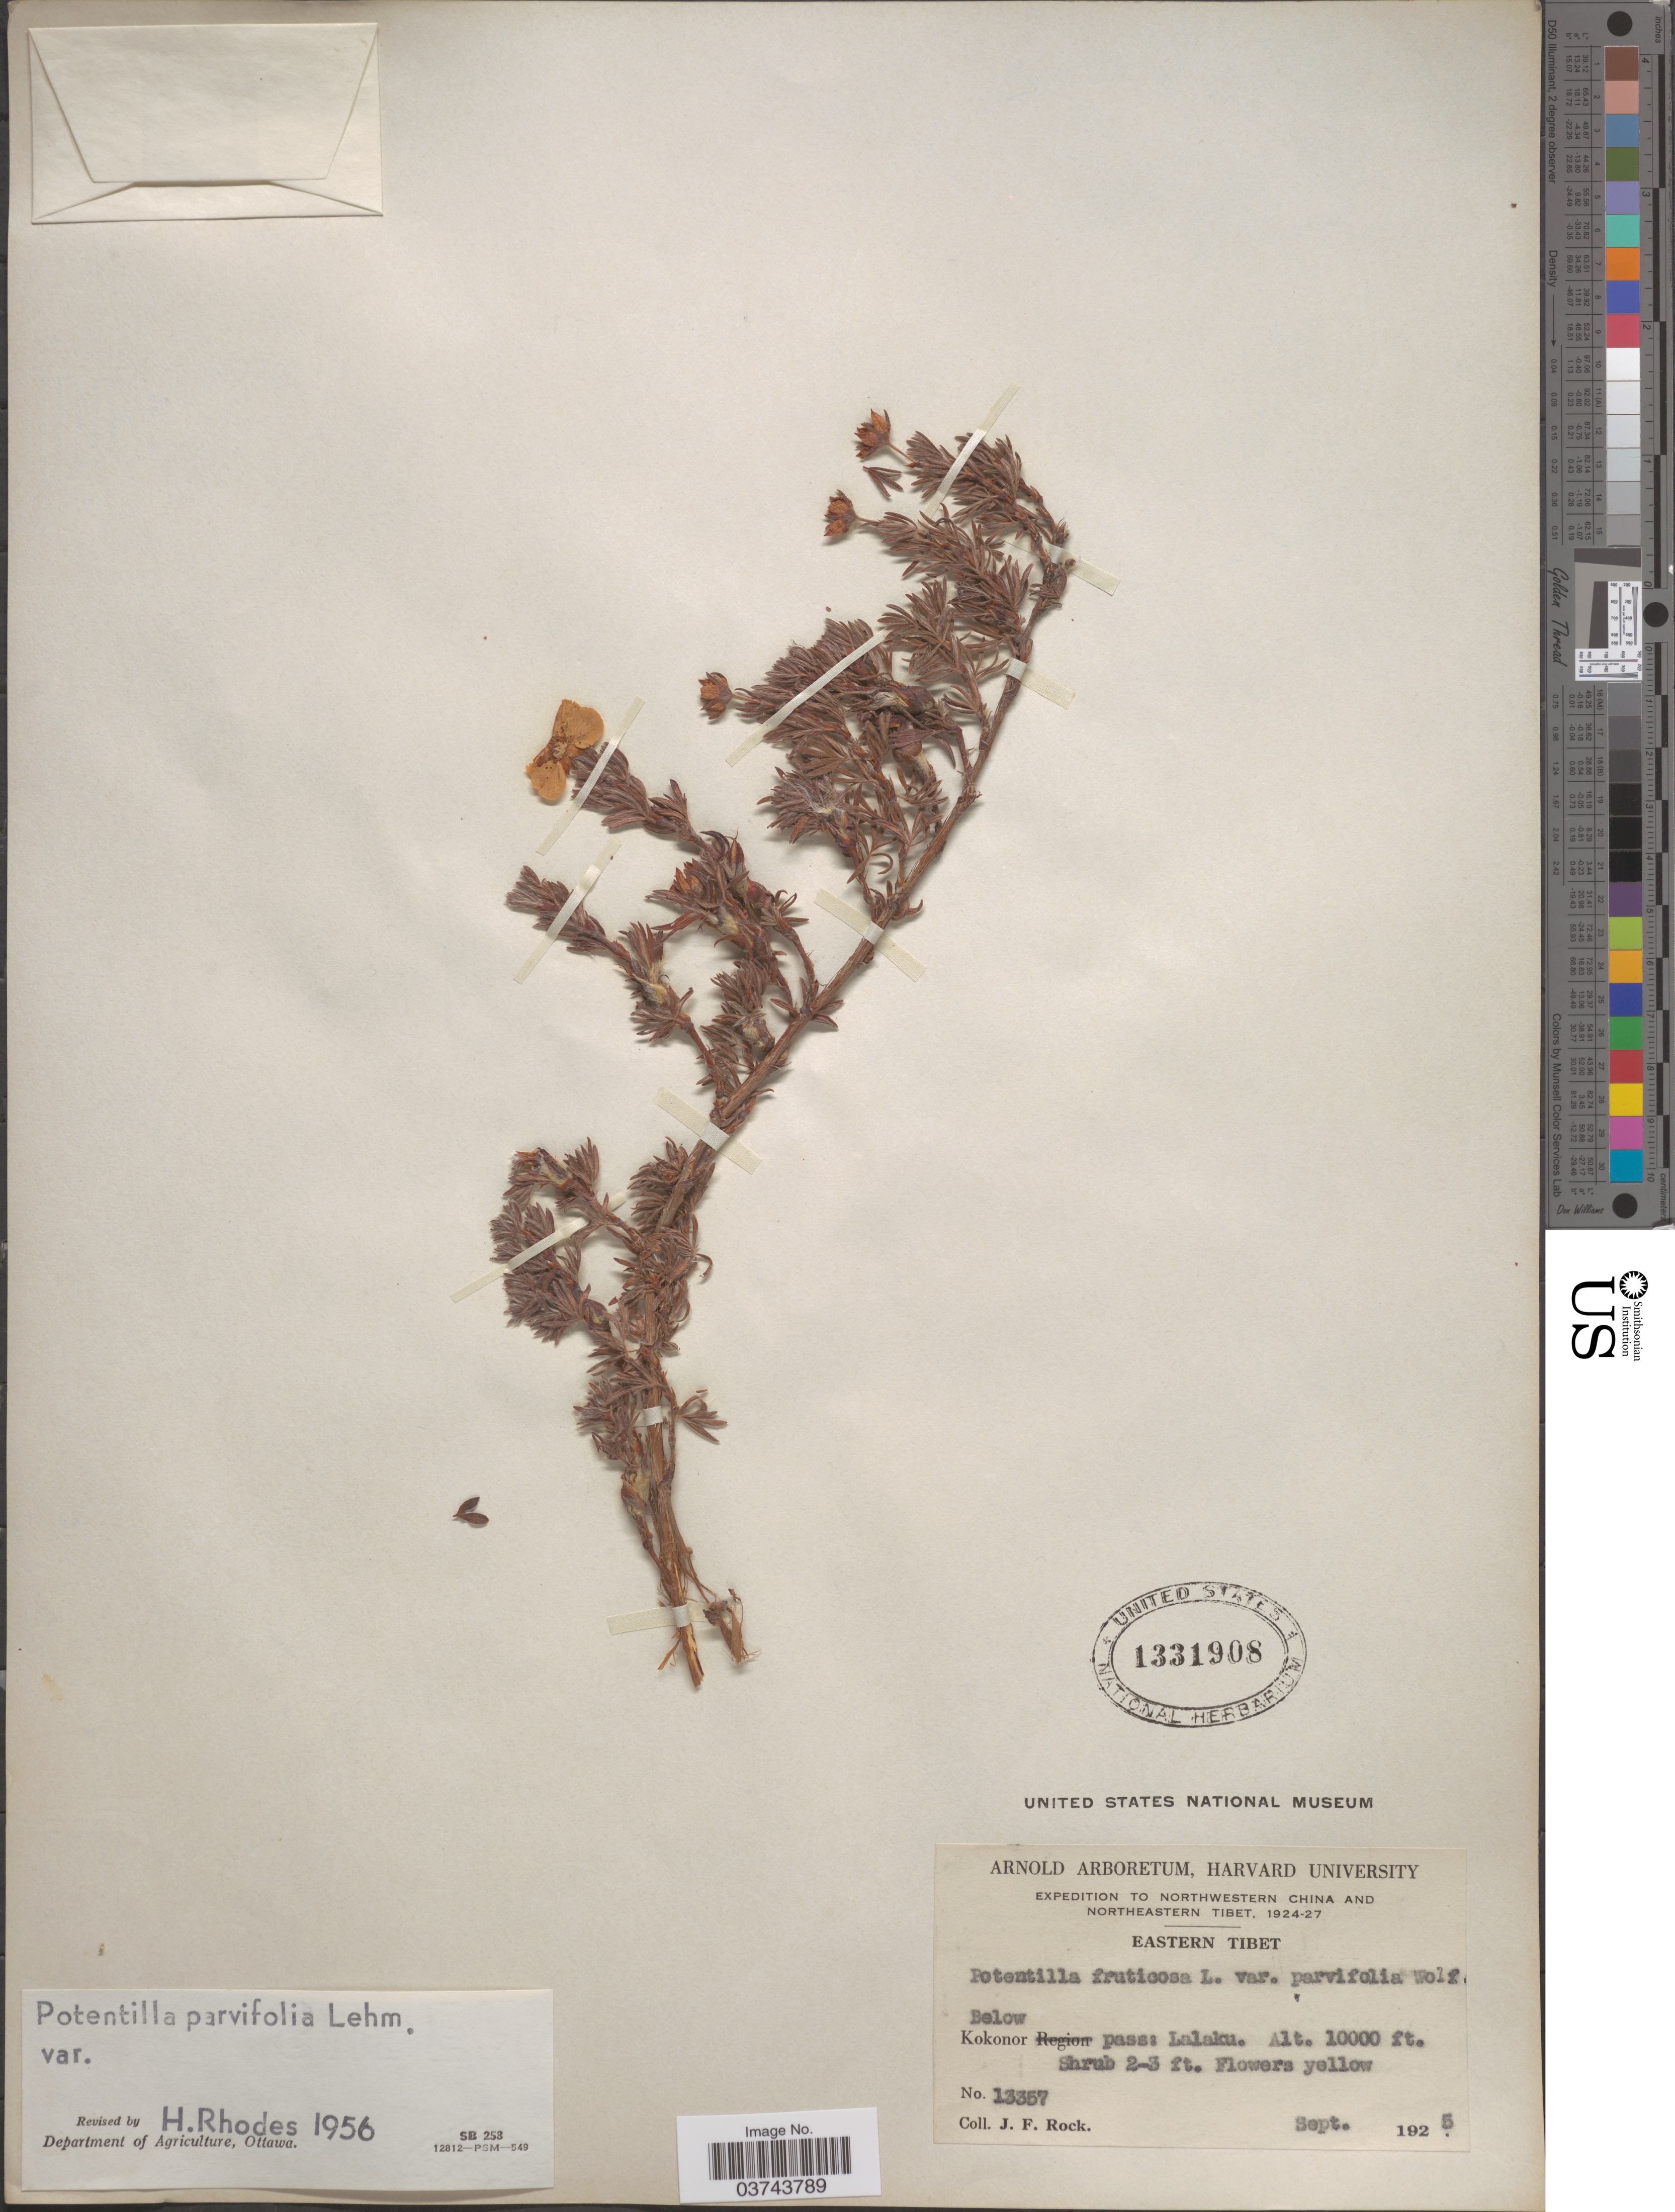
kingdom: Plantae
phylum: Tracheophyta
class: Magnoliopsida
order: Rosales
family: Rosaceae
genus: Dasiphora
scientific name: Dasiphora parvifolia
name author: (Fisch. ex Lehm.) Juz.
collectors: J. Rock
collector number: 13357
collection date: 1925-09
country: China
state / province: Xizang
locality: Eastern Tibet. Below Kokonor pass: Lalaku.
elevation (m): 3048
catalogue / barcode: US 1331908